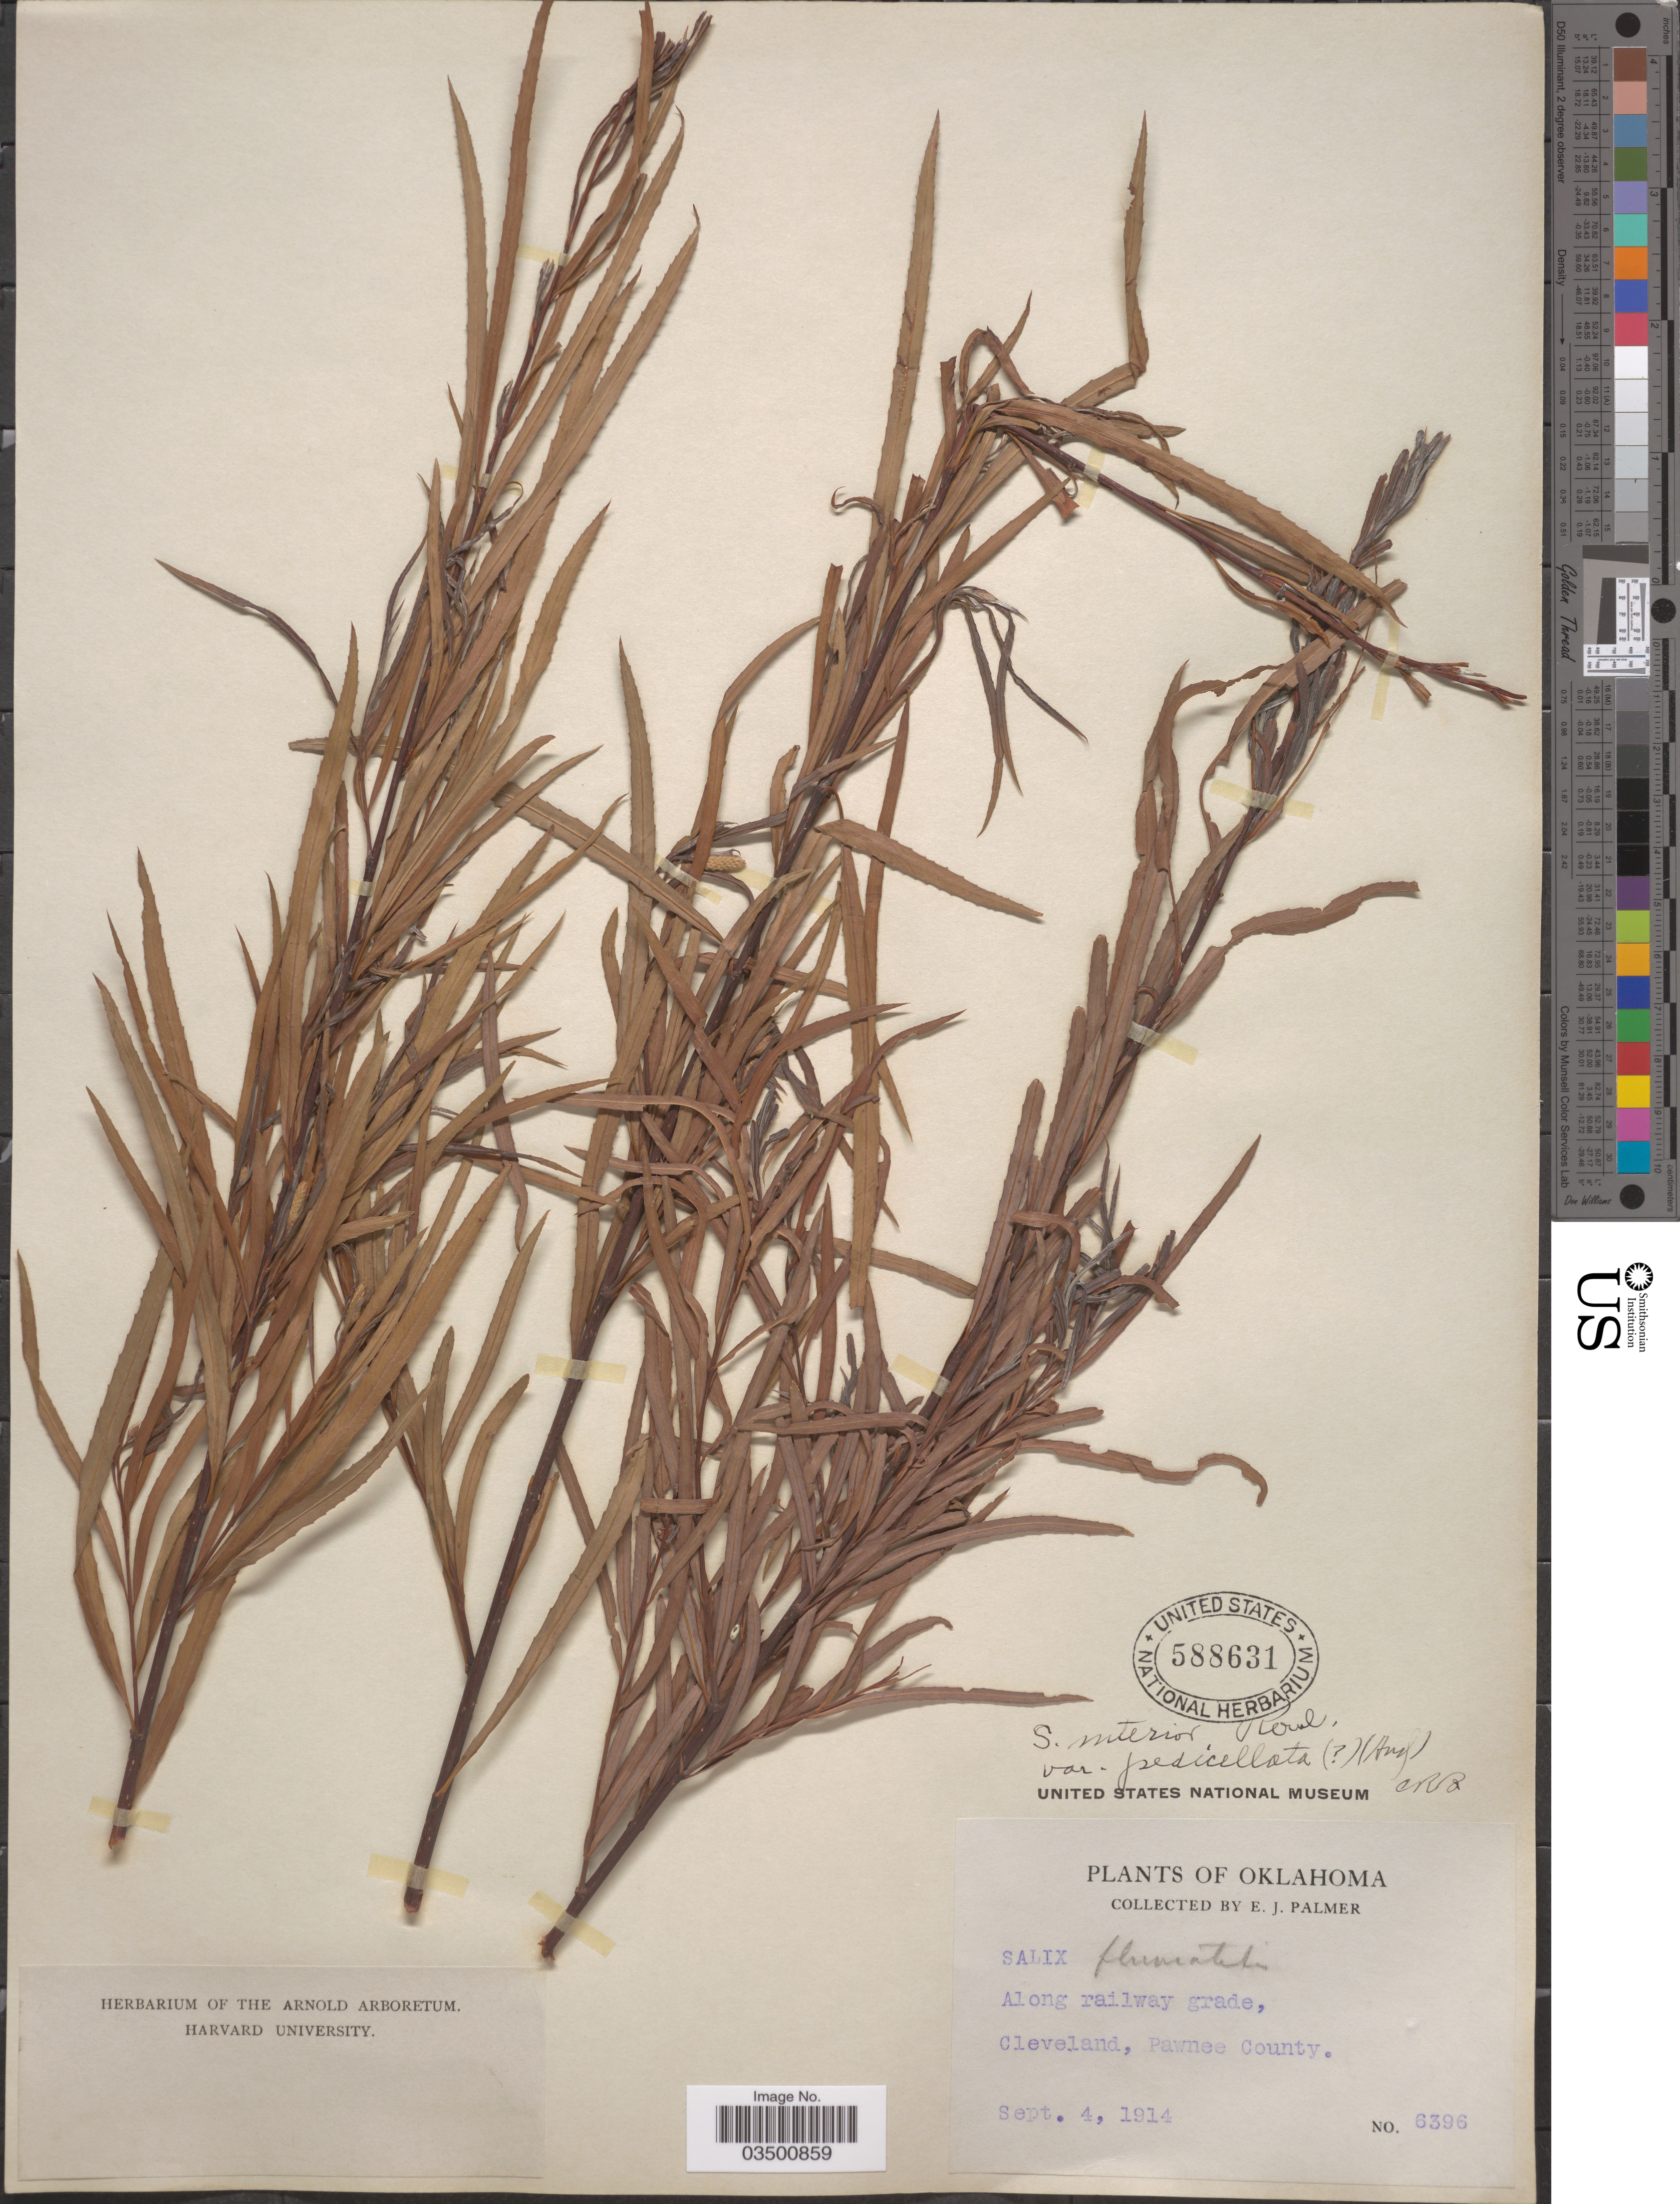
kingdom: Plantae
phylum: Tracheophyta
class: Magnoliopsida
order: Malpighiales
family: Salicaceae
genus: Salix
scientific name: Salix interior var. pedicellata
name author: (Andersson) C.R. Ball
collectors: E. J. Palmer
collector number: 6396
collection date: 1914-09-04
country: United States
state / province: Oklahoma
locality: Along railway grade, Celveland, Pawnee County.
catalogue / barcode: US 588631